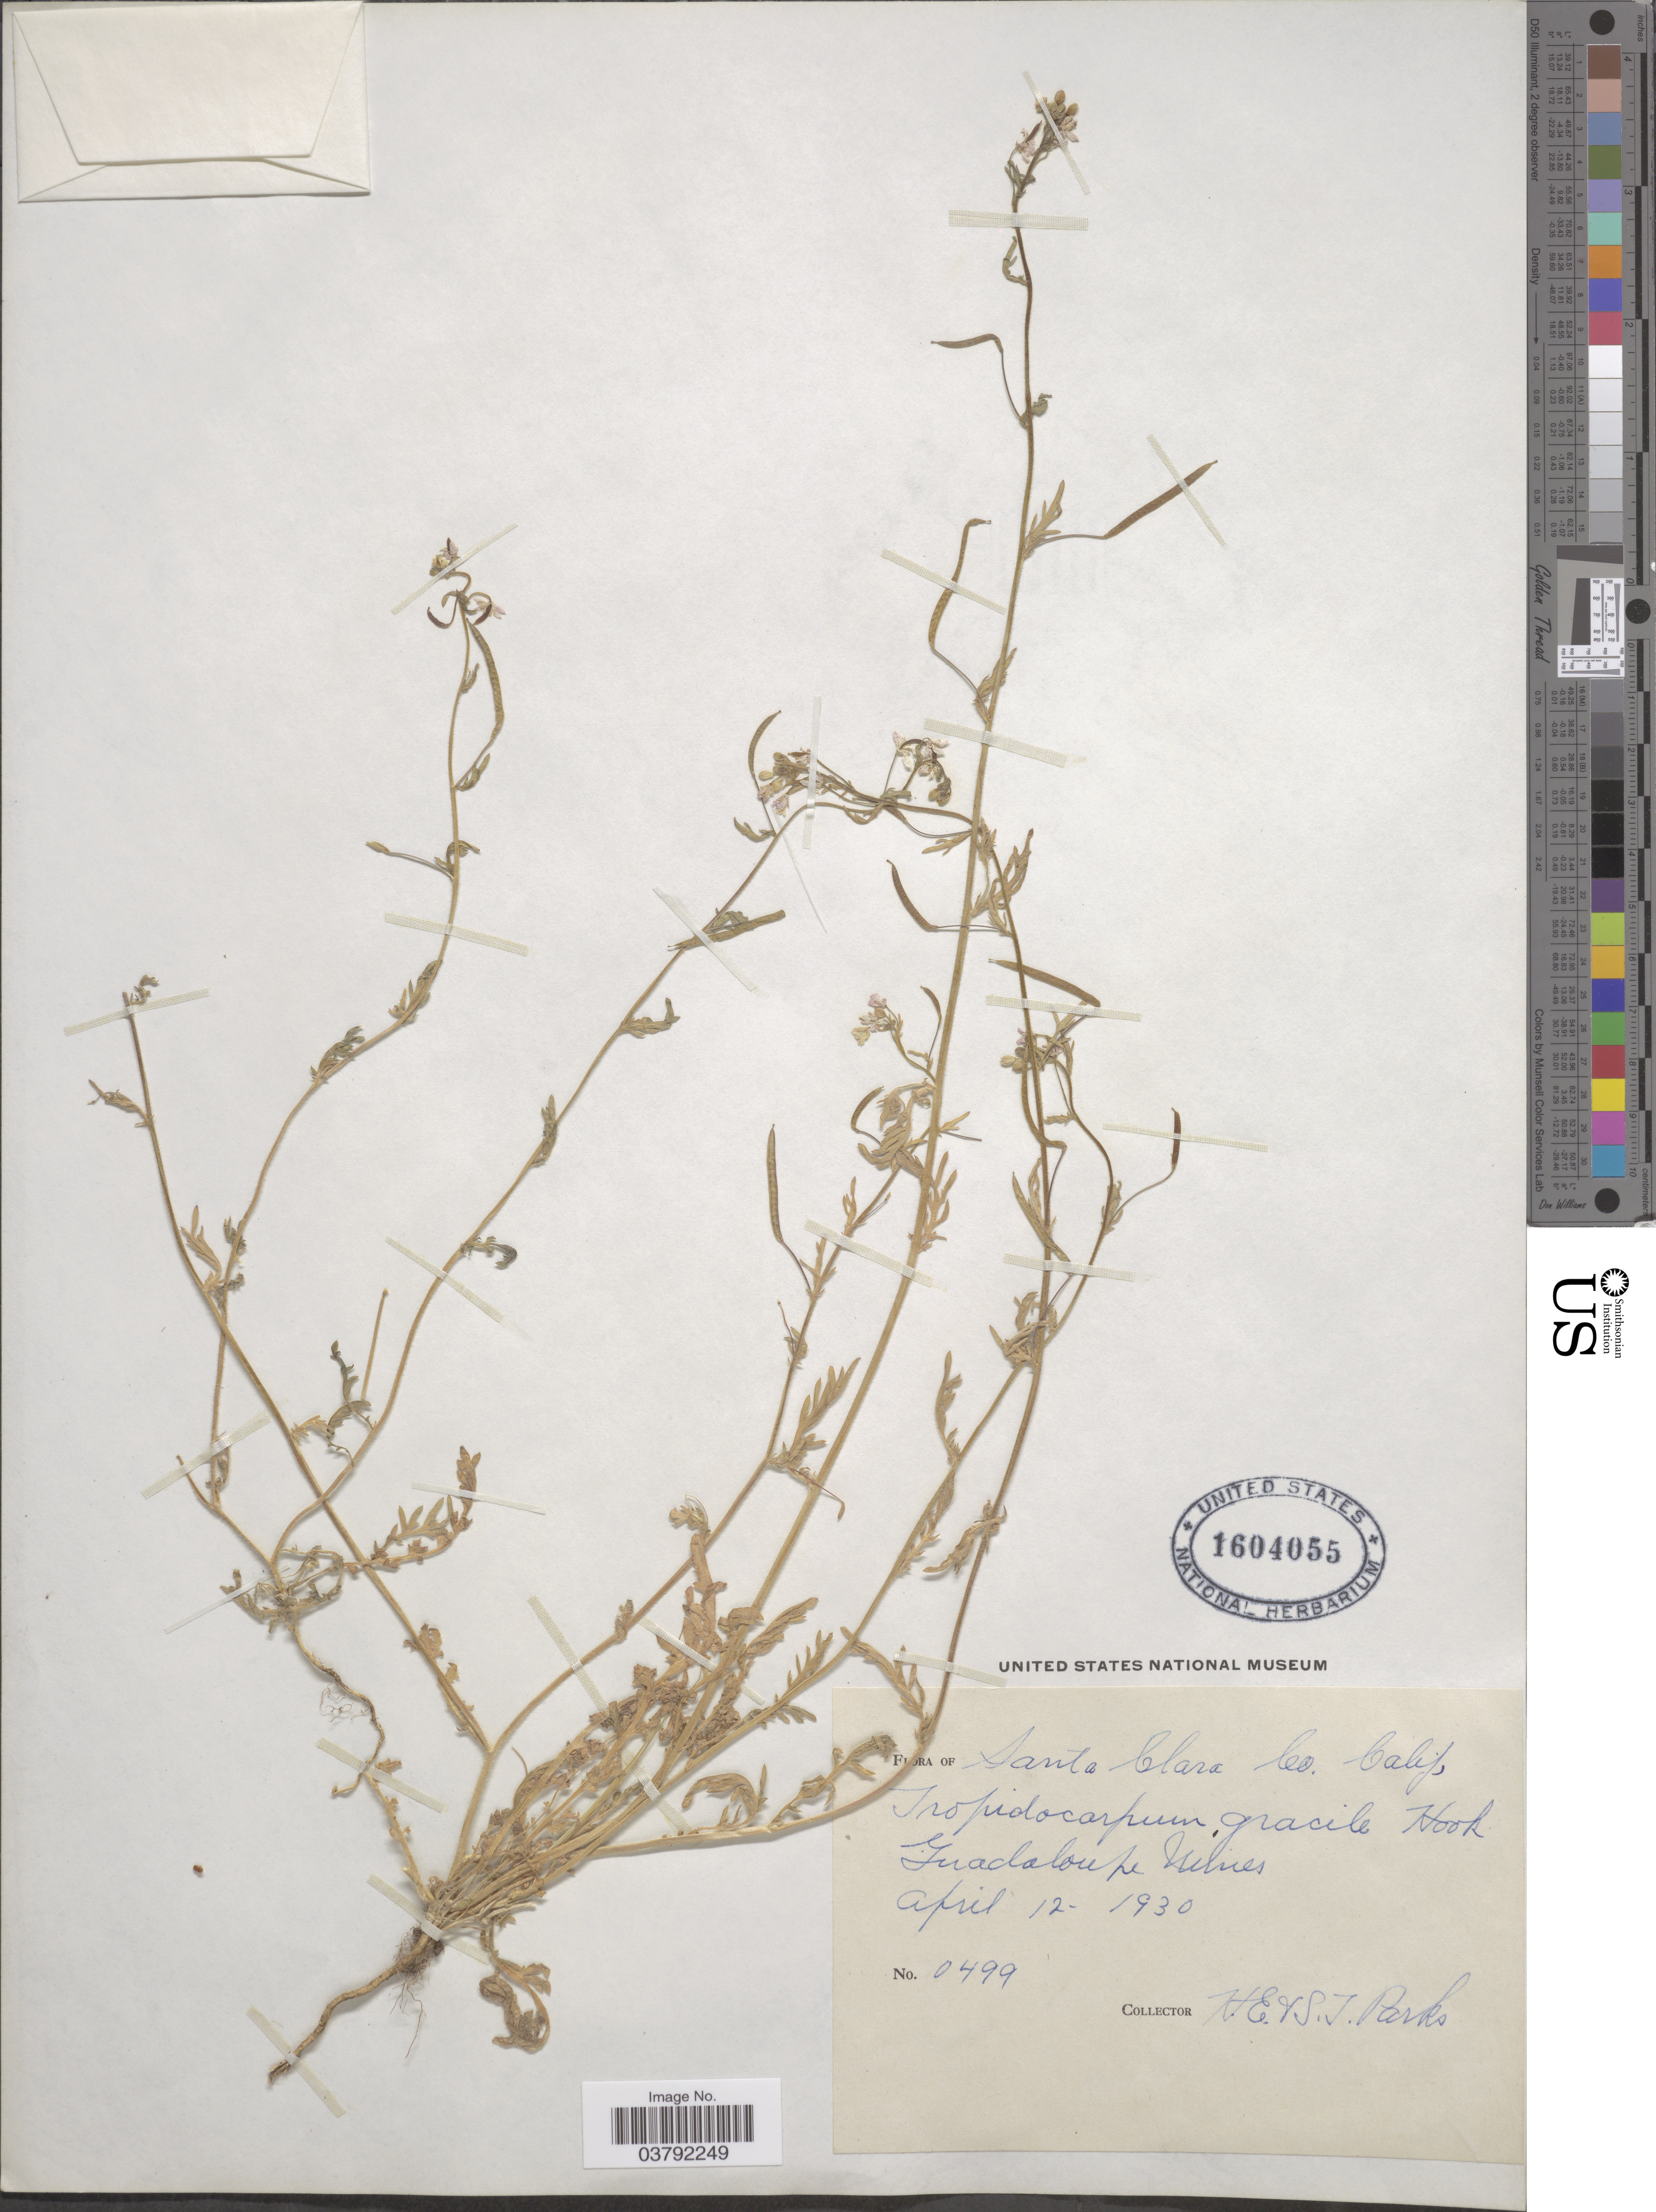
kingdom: Plantae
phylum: Tracheophyta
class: Magnoliopsida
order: Brassicales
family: Brassicaceae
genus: Tropidocarpum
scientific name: Tropidocarpum gracile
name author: Hook.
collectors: H. E. Parks & S. Parks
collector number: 0499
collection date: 1930-04-12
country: United States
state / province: California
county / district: Santa Clara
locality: Santa Clara Co. Guadaloupe Mines.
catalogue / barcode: US 1604055